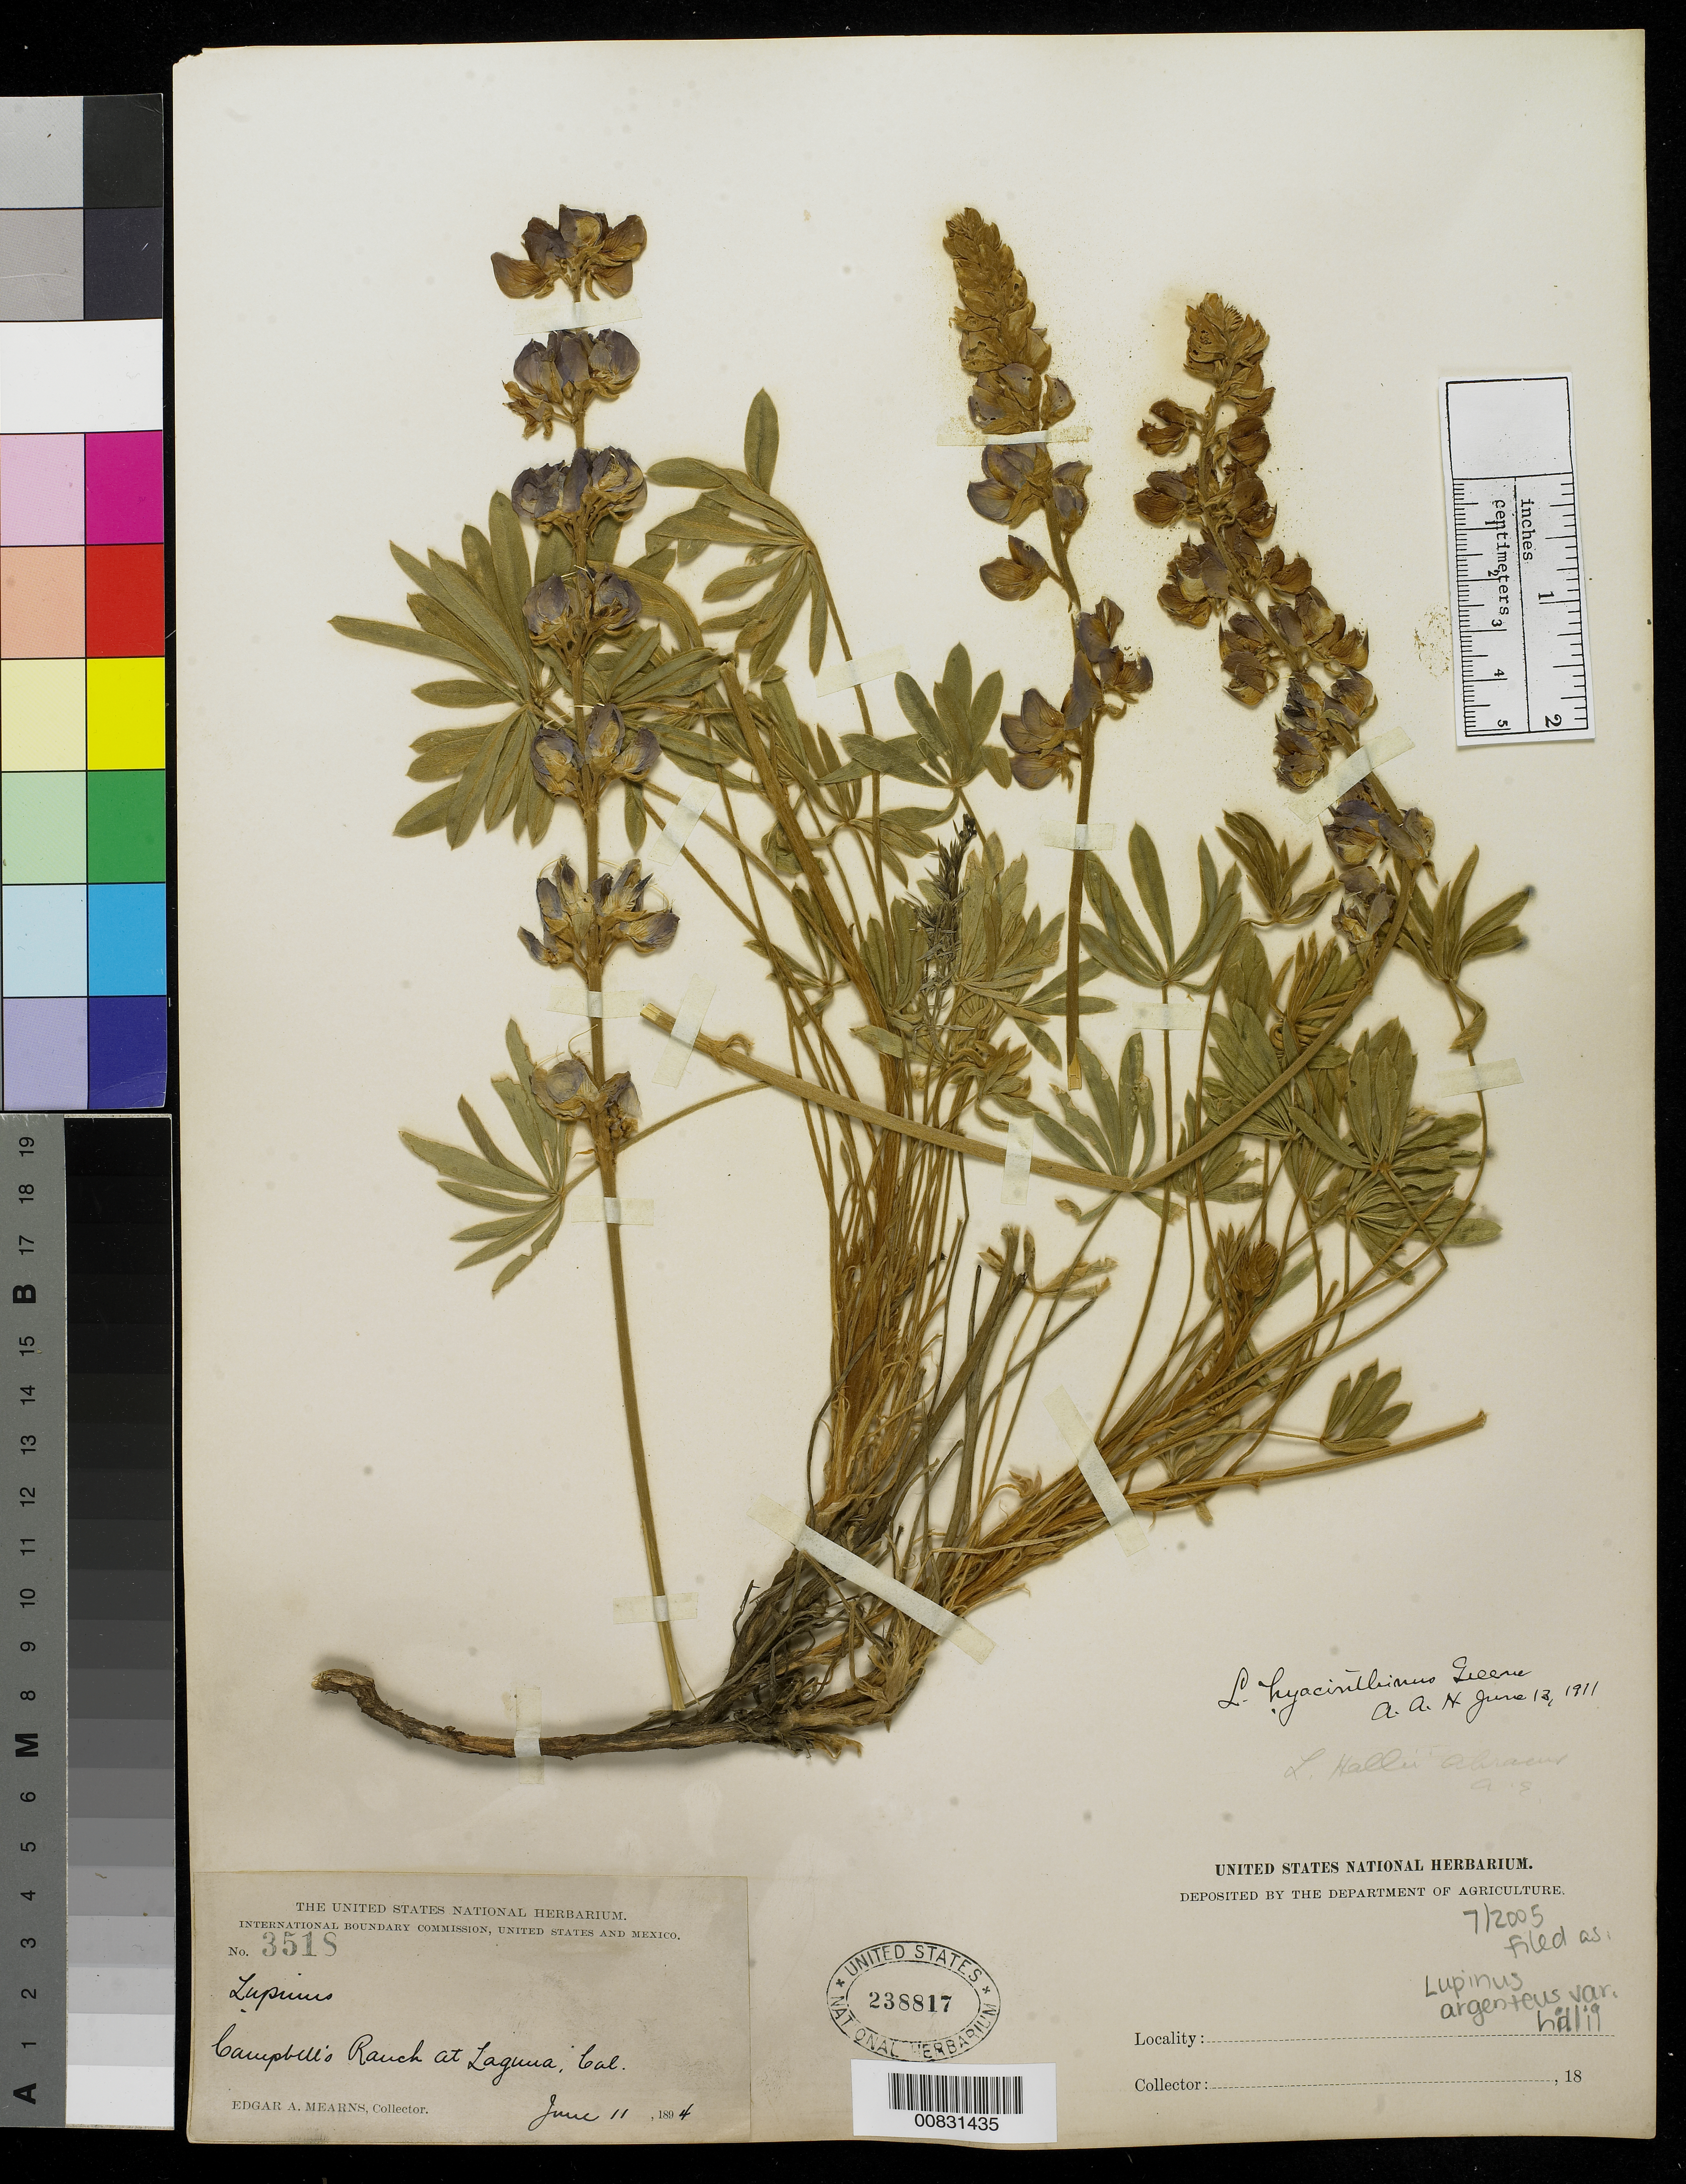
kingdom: Plantae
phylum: Tracheophyta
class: Magnoliopsida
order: Fabales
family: Fabaceae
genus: Lupinus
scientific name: Lupinus excubitus var. hallii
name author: (Abrams) C.P. Sm.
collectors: E. A. Mearns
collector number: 3518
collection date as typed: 11 Jun 1894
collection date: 1894-06-11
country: United States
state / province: California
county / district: Orange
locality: Campbell's Ranch at Laguna, California.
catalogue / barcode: US 238817